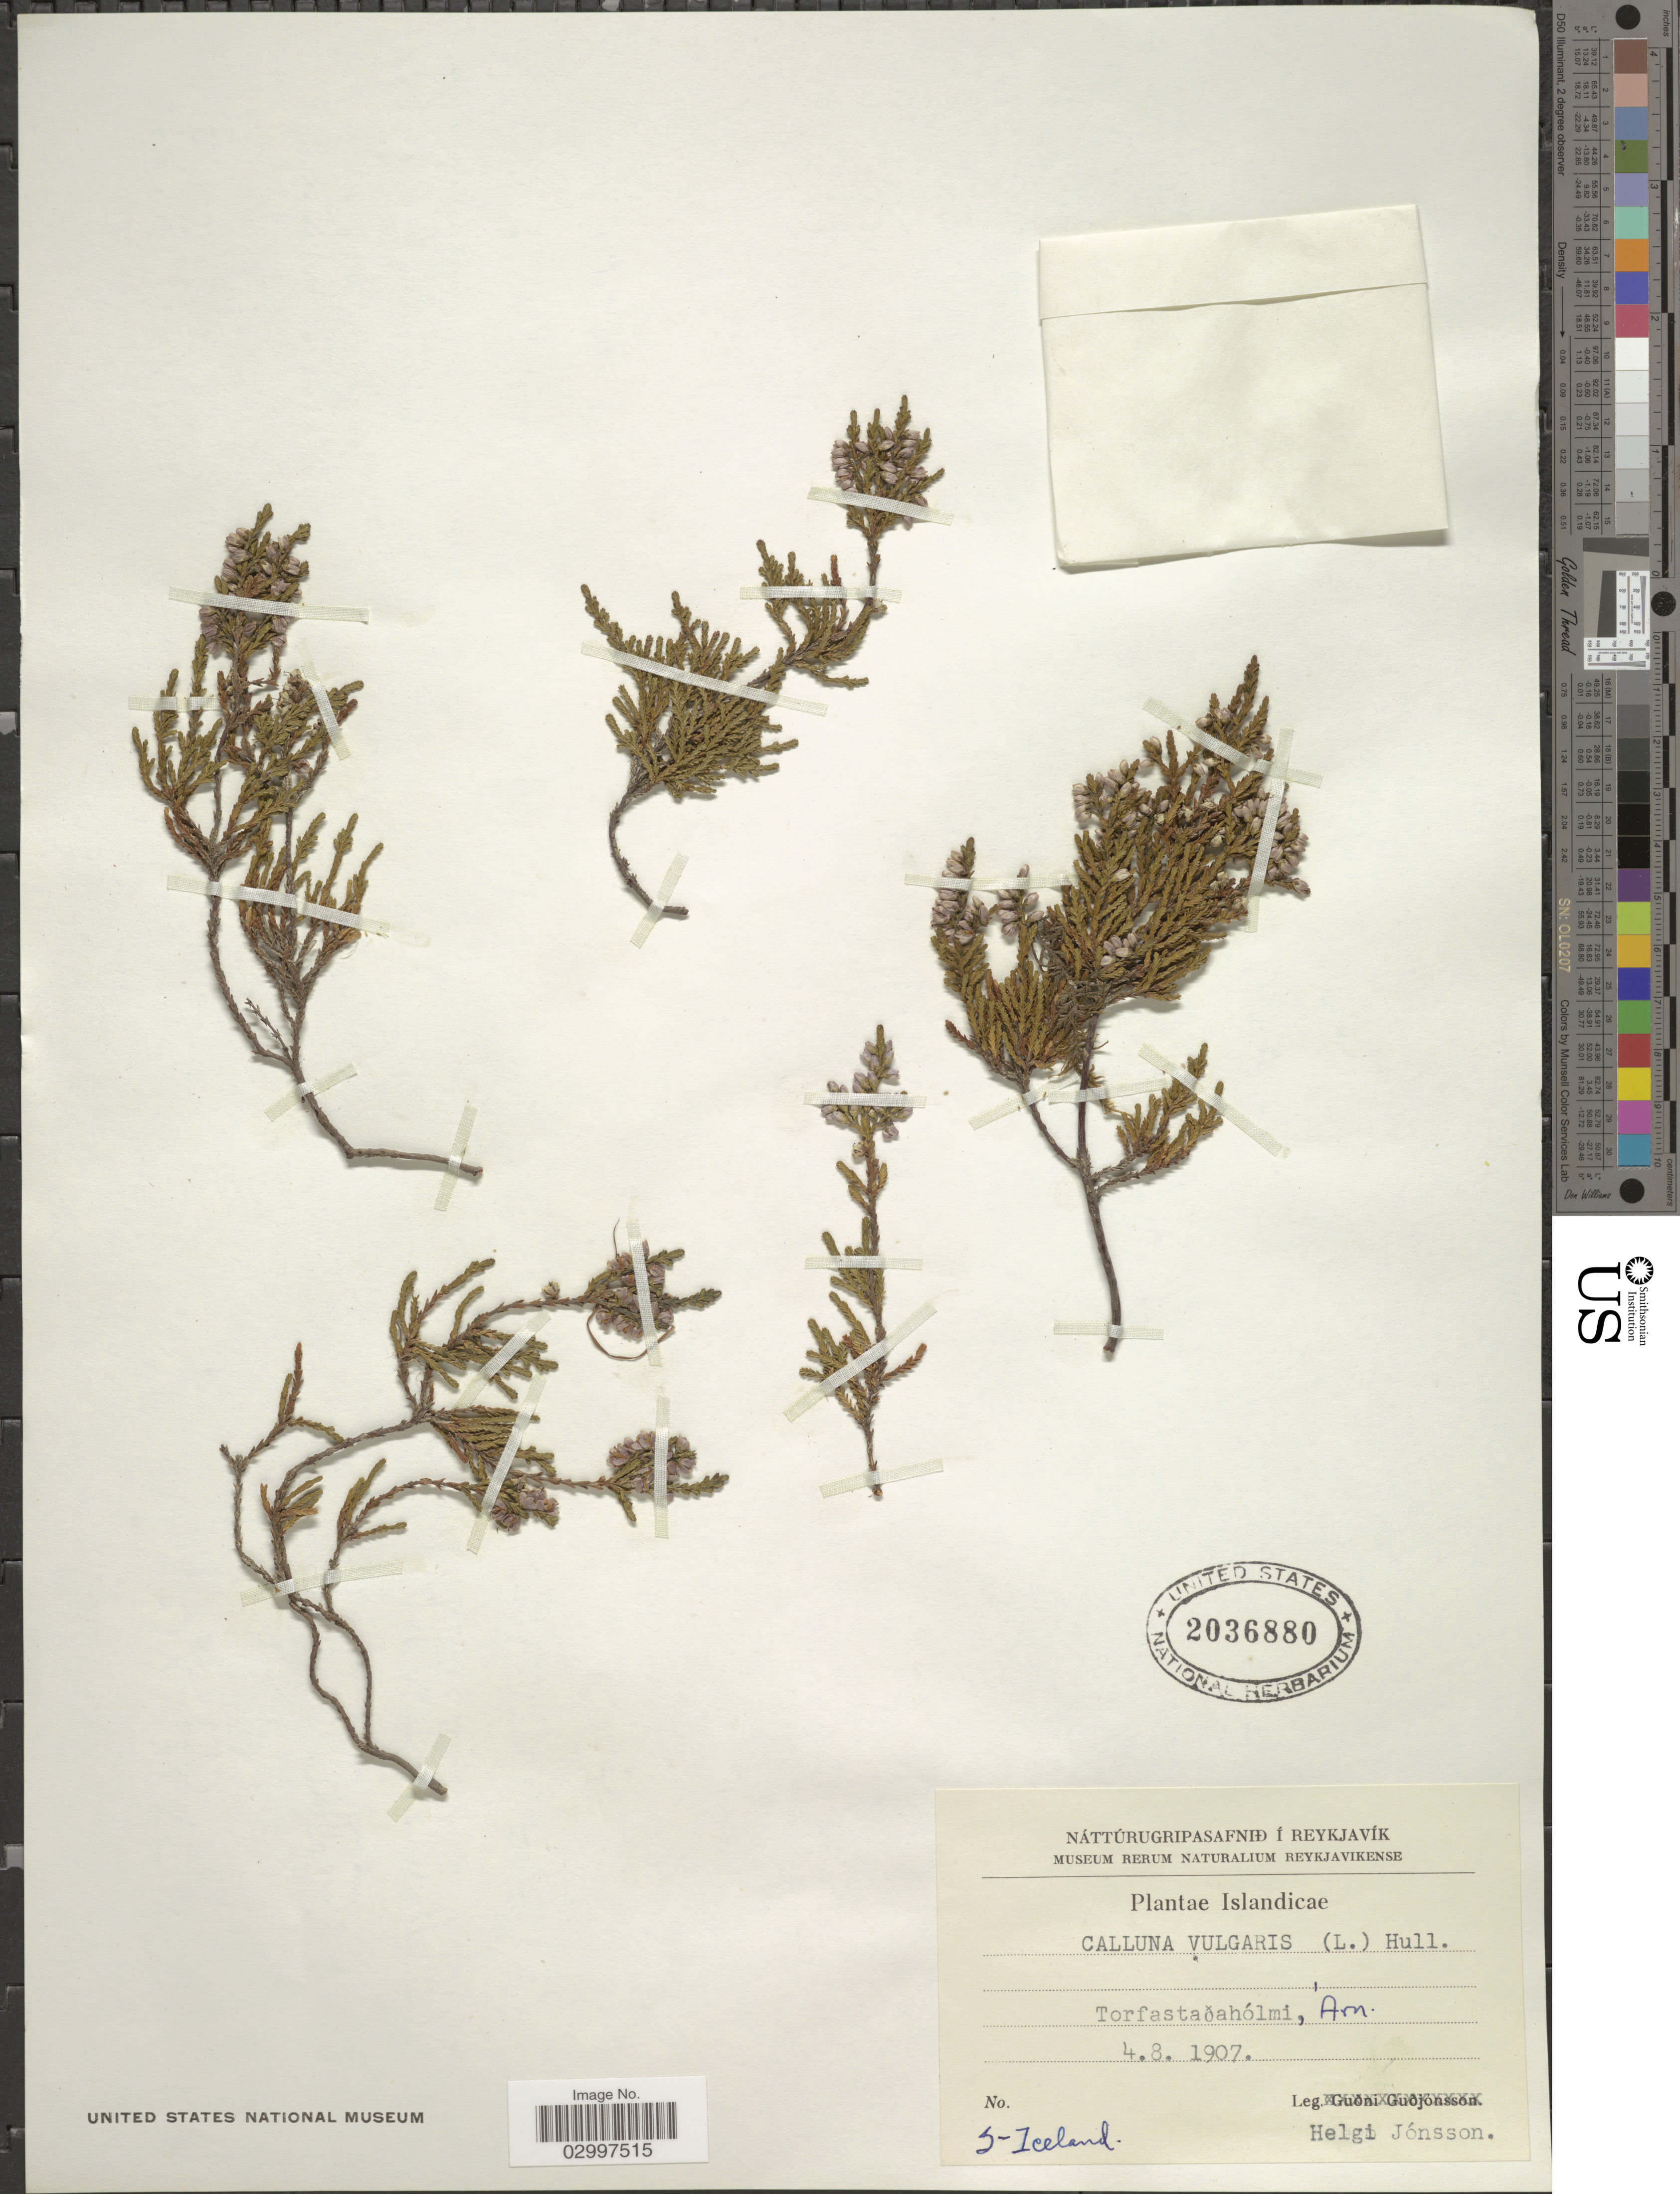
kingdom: Plantae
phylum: Tracheophyta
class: Magnoliopsida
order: Ericales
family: Ericaceae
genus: Calluna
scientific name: Calluna vulgaris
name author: (L.) Hull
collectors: H. Jónsson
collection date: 1907-08-04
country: Iceland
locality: Islandicae. Torfestadahólmi, Arn. S-Iceland.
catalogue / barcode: US 2036880